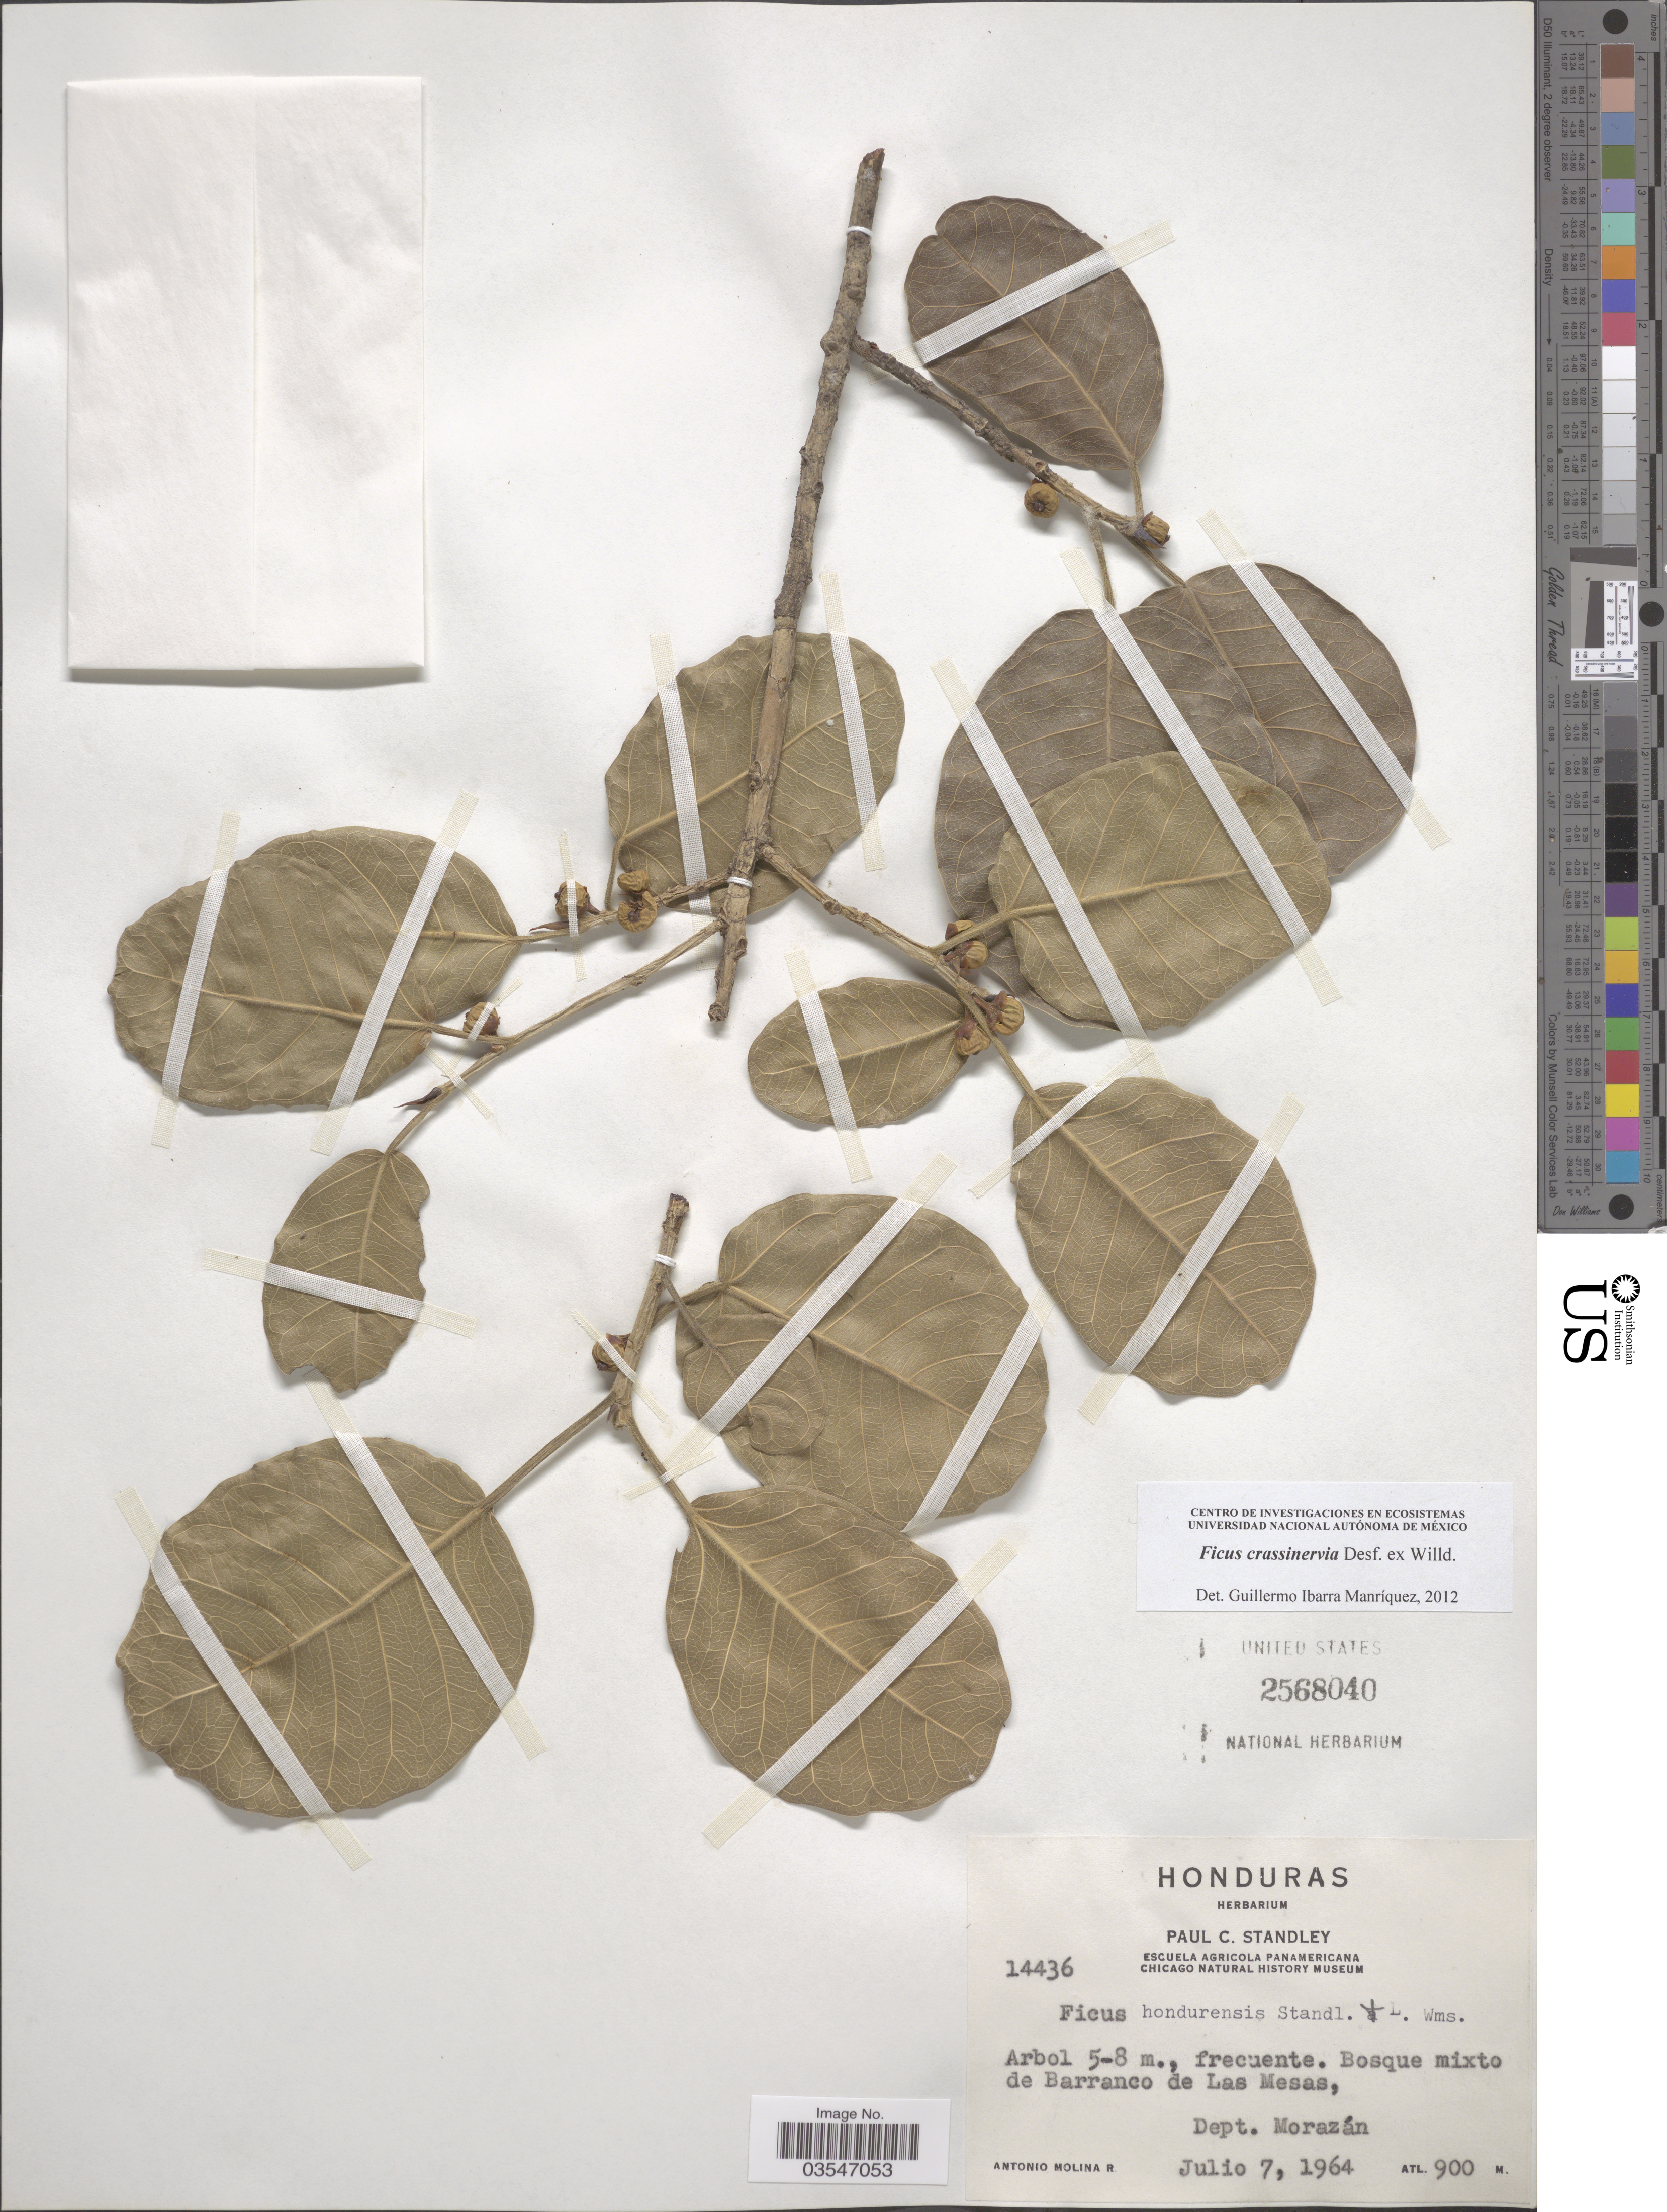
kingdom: Plantae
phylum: Tracheophyta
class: Magnoliopsida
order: Rosales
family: Moraceae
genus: Ficus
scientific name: Ficus crassinervia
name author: Desf. ex Willd.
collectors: A. Molina R.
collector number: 14436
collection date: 1964-07-07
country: El Salvador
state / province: Morazan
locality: Bosque mixto de Barranco de Las Mesas, Dept. Morazán.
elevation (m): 900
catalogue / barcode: US 2568040